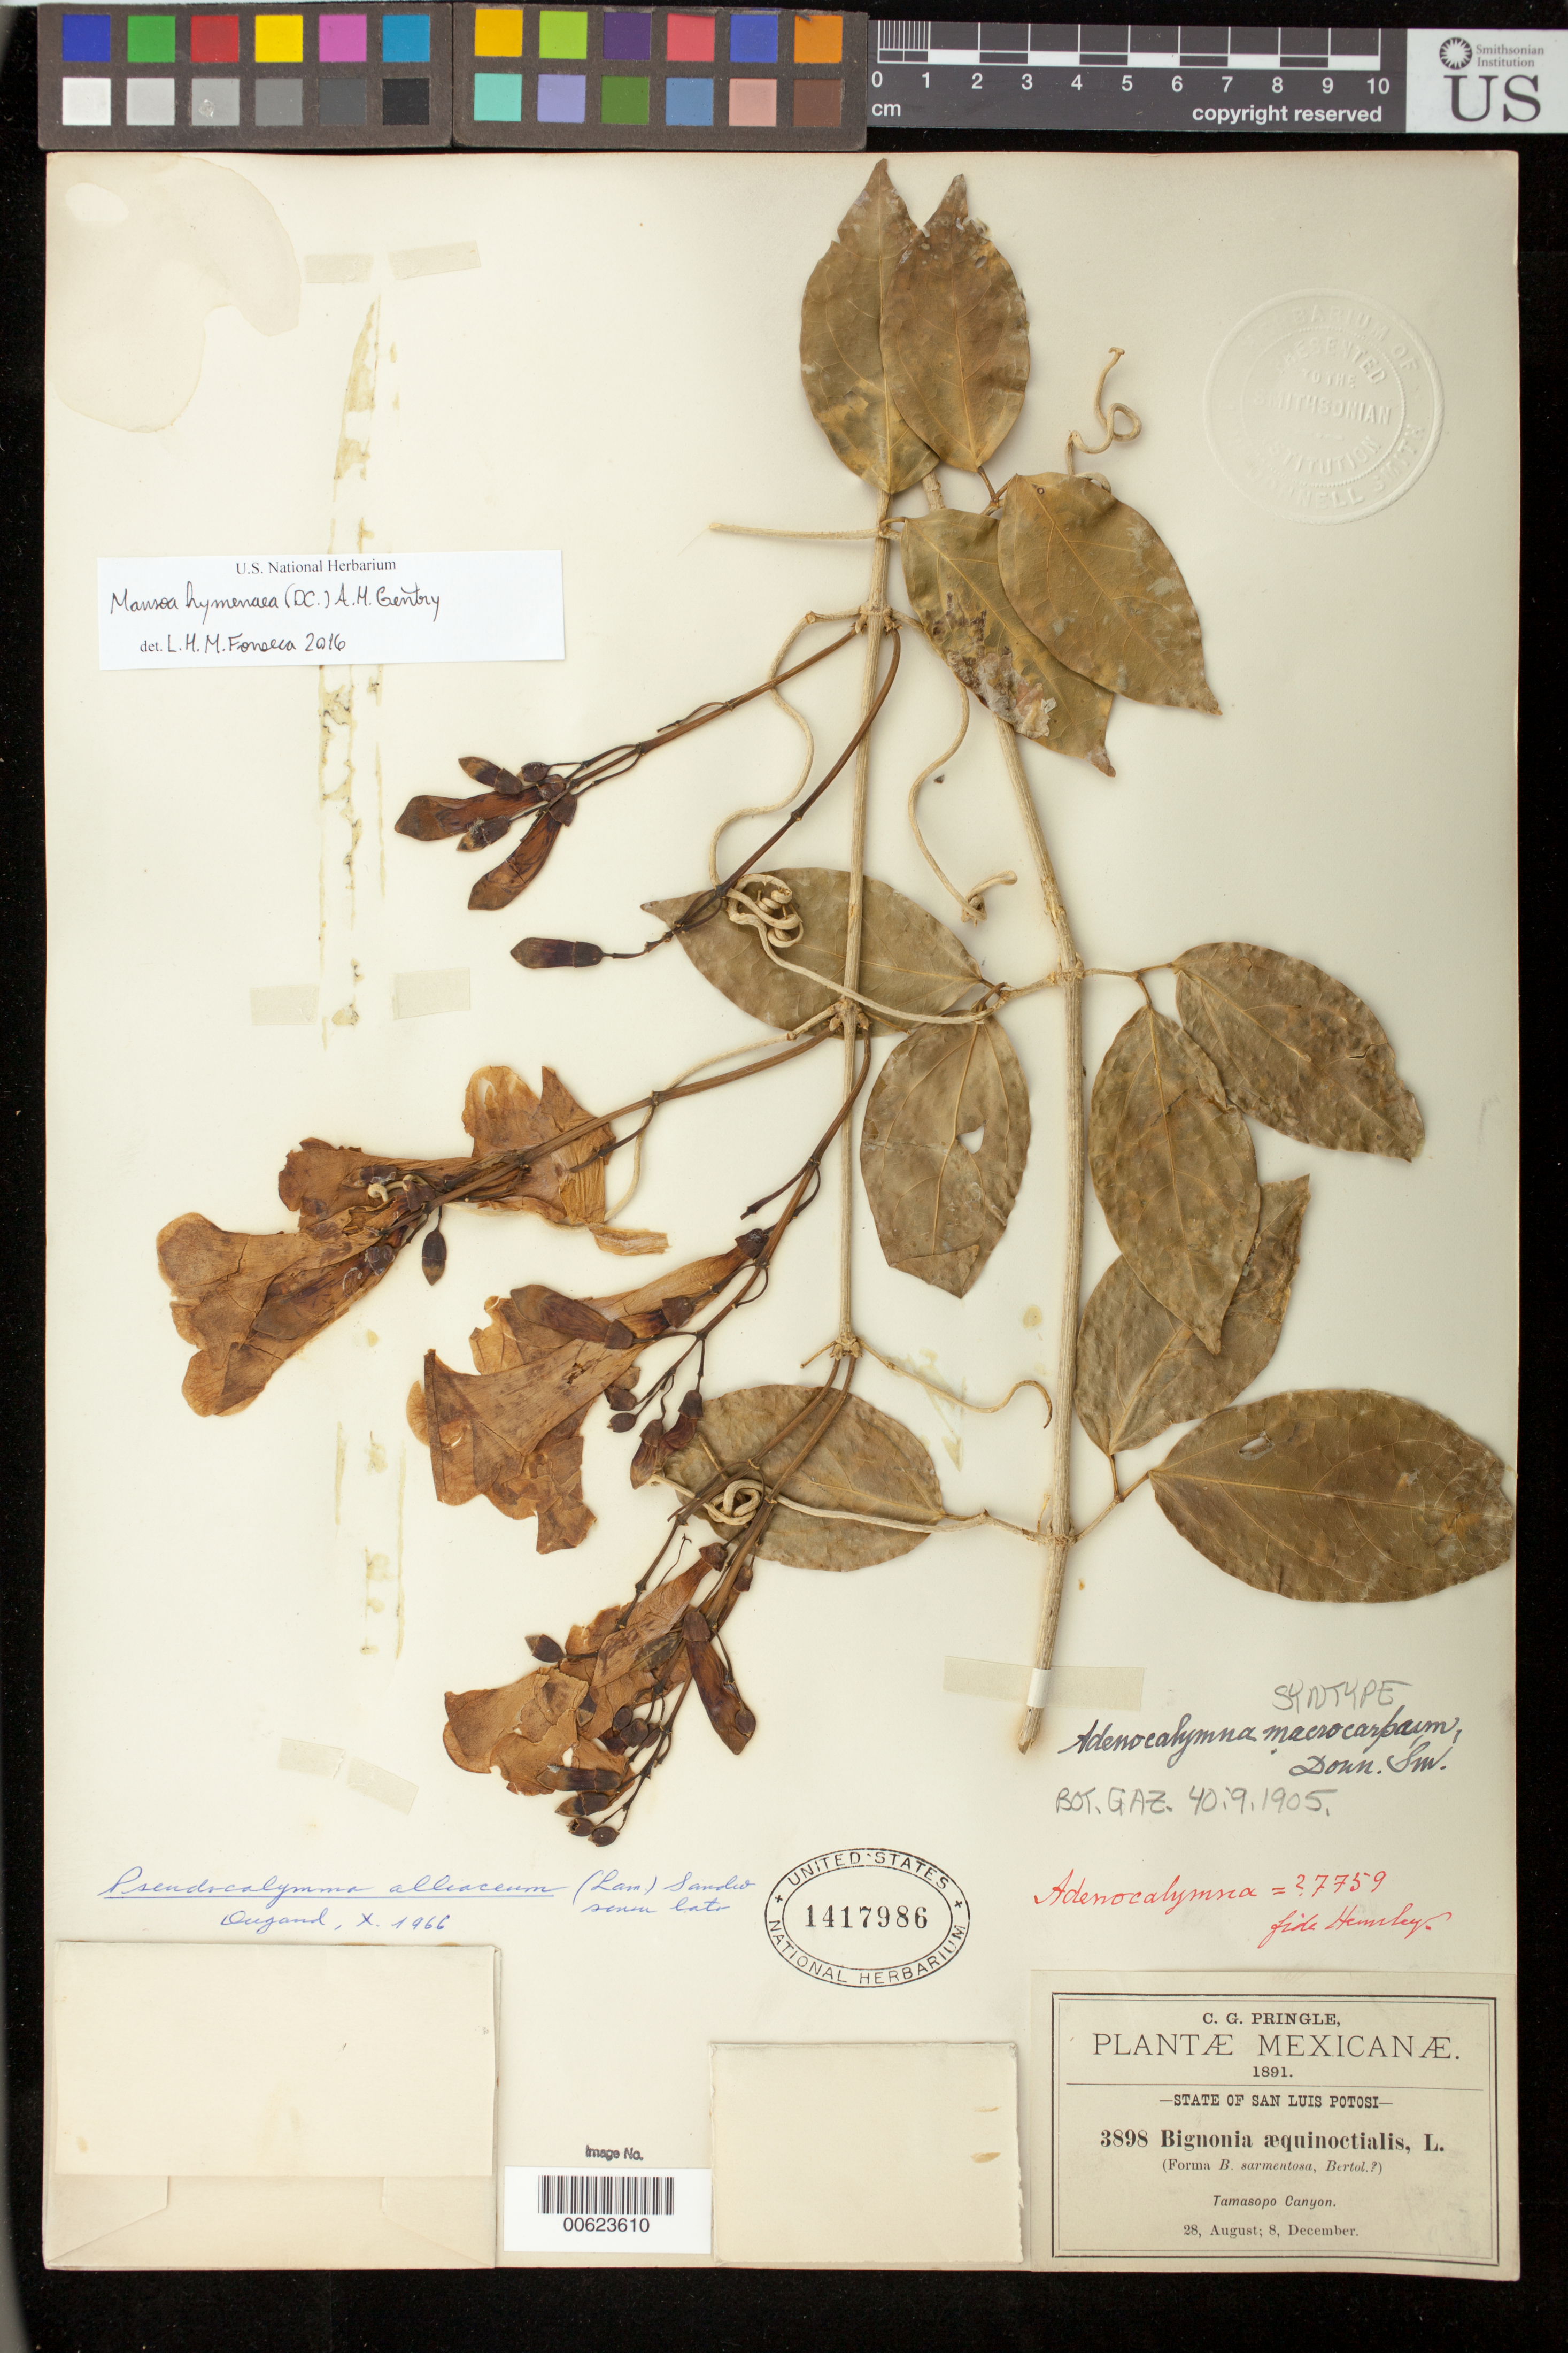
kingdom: Plantae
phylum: Tracheophyta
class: Magnoliopsida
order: Lamiales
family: Bignoniaceae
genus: Adenocalymma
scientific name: Adenocalymma macrocarpum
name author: Donn. Sm.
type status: Syntype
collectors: C. G. Pringle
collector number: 3898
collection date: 1891-08-28,1891-12-08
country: Mexico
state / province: San Luis Potosi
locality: Tamasopo Canyon.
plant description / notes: One of two sheets of "Pringle 3898" received from the John Donnell Smith herbarium (USNH 1322487, 1417986); label on both states 2 collection dates, presumably for flowering and fruiting material, now mounted on 2 separate sheets.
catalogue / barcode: US 1417986